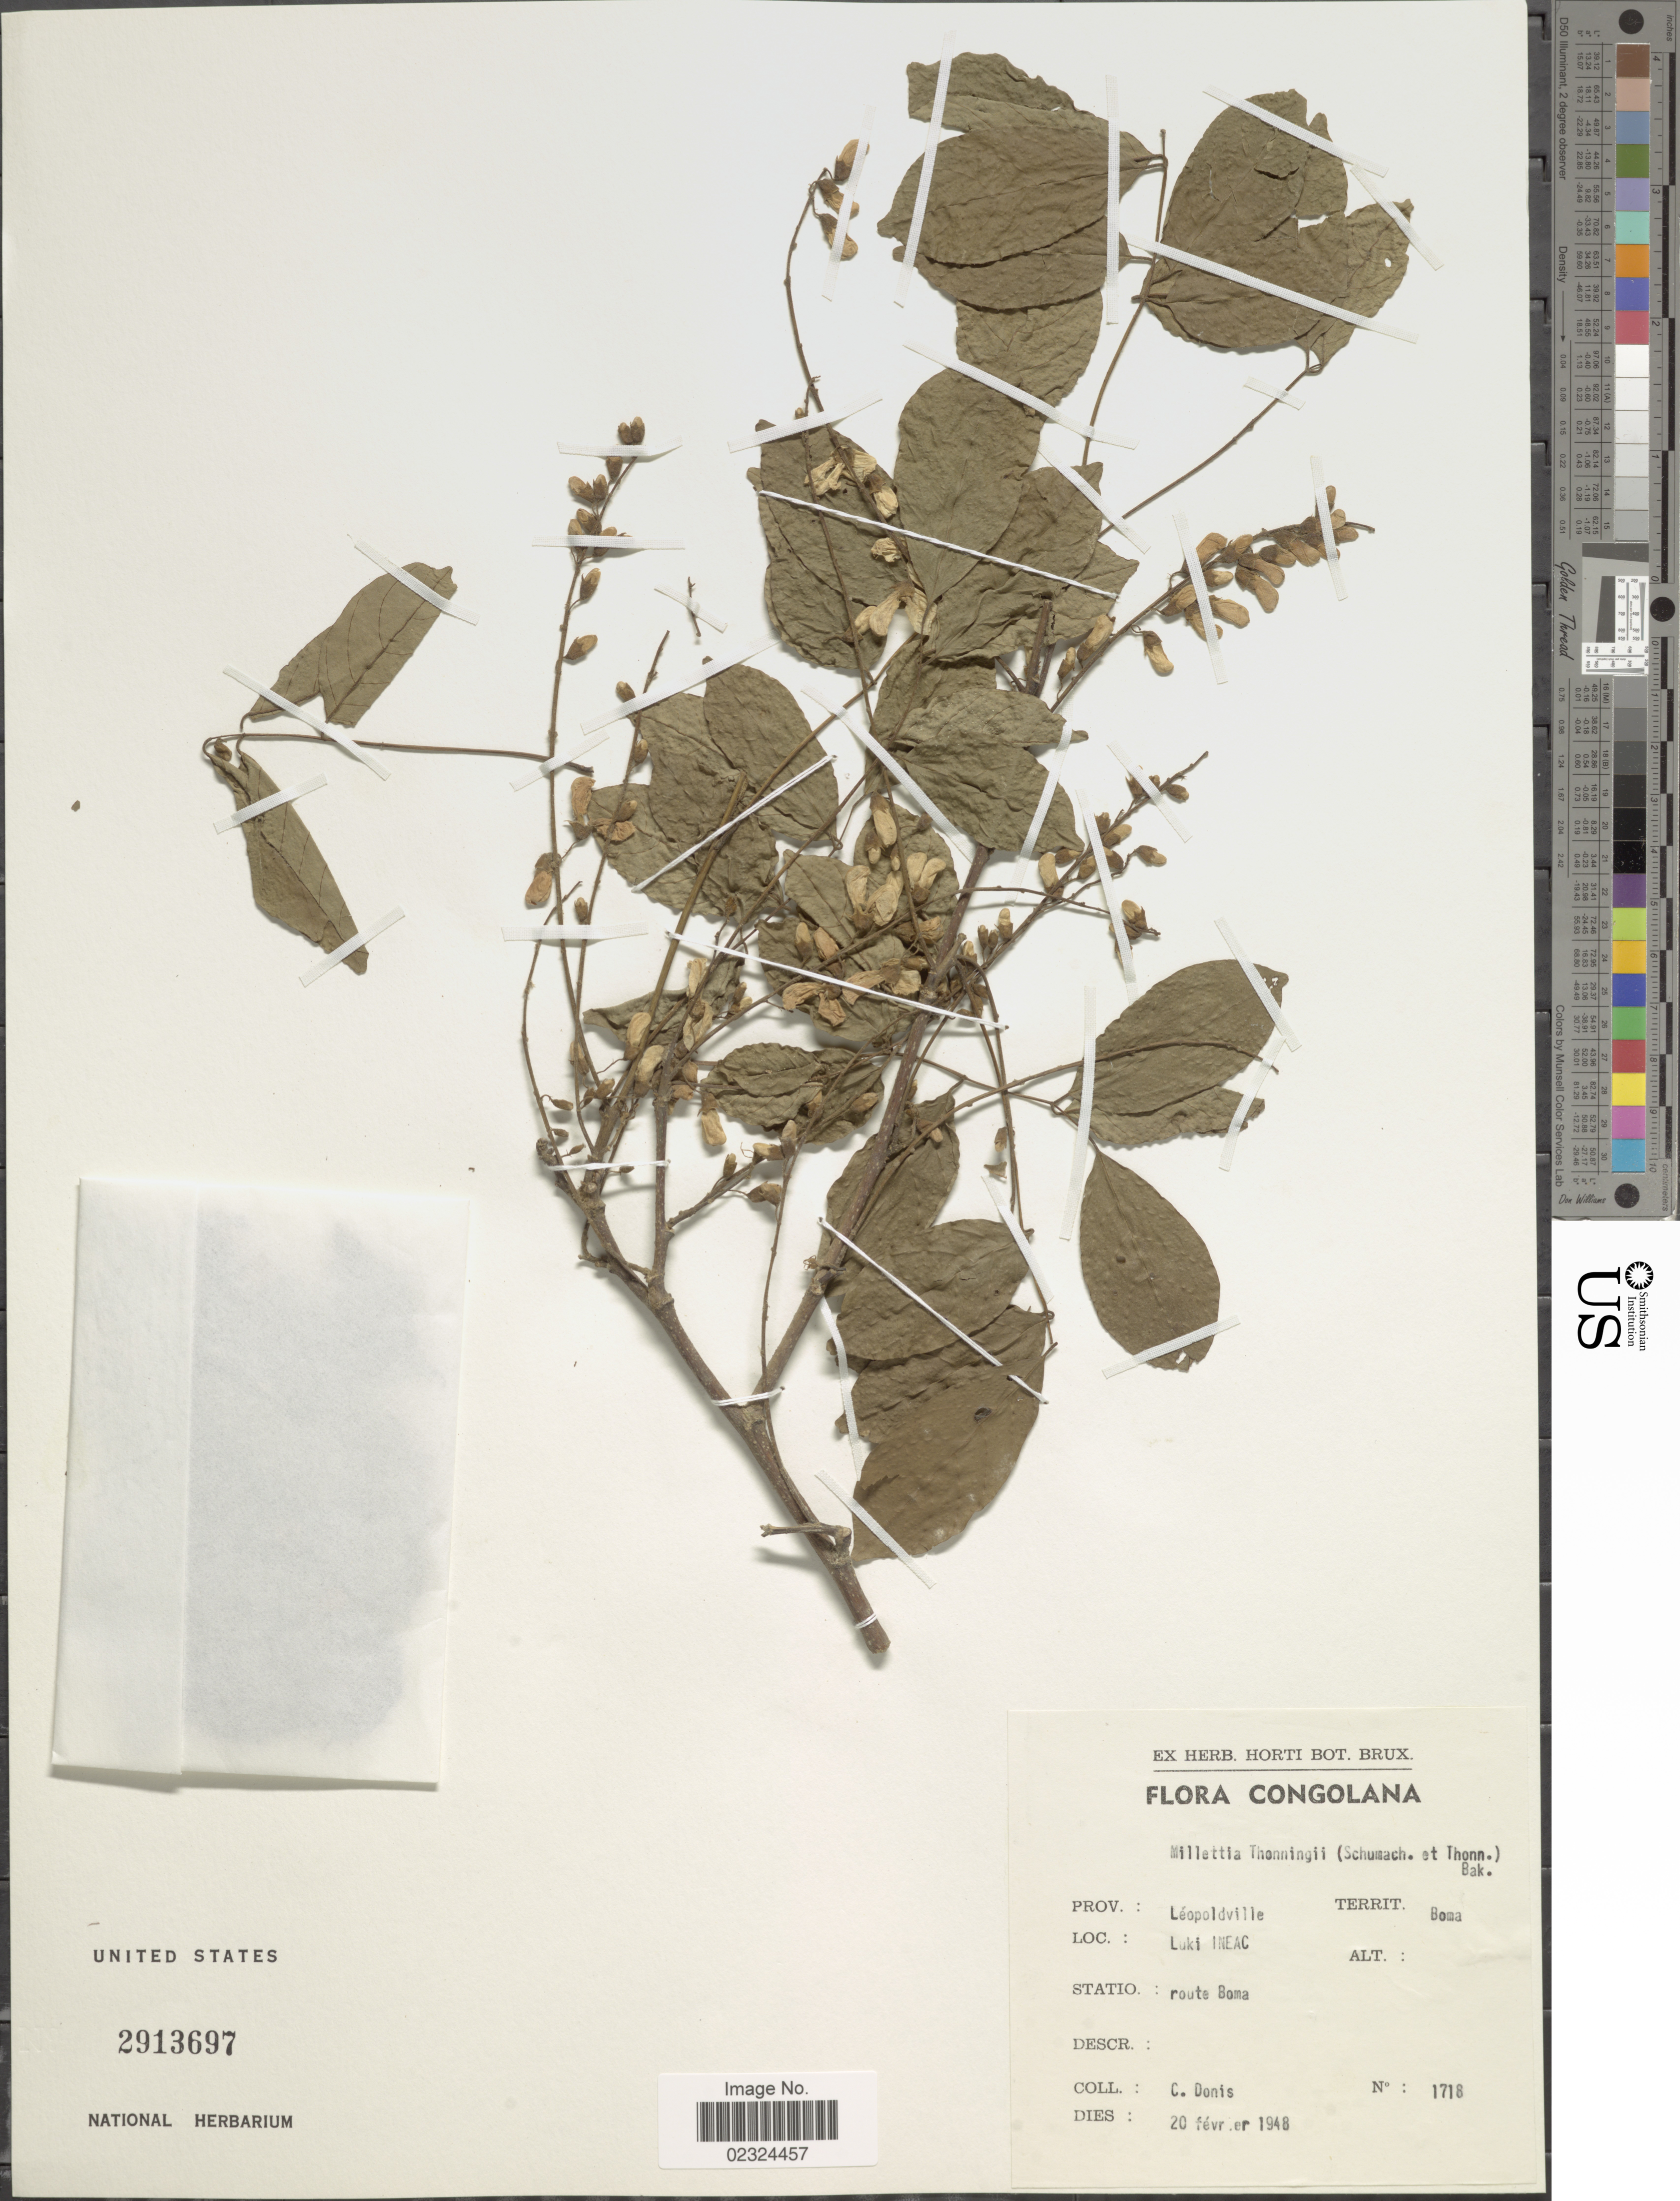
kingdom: Plantae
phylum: Tracheophyta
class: Magnoliopsida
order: Fabales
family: Fabaceae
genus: Millettia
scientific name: Millettia thonningii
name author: Baker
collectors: C. Donis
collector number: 1718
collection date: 1948-02-20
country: Congo, Democratic Republic of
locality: Congolana. Leopoldville. Territ Boma. Luki Ineac.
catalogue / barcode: US 2913697